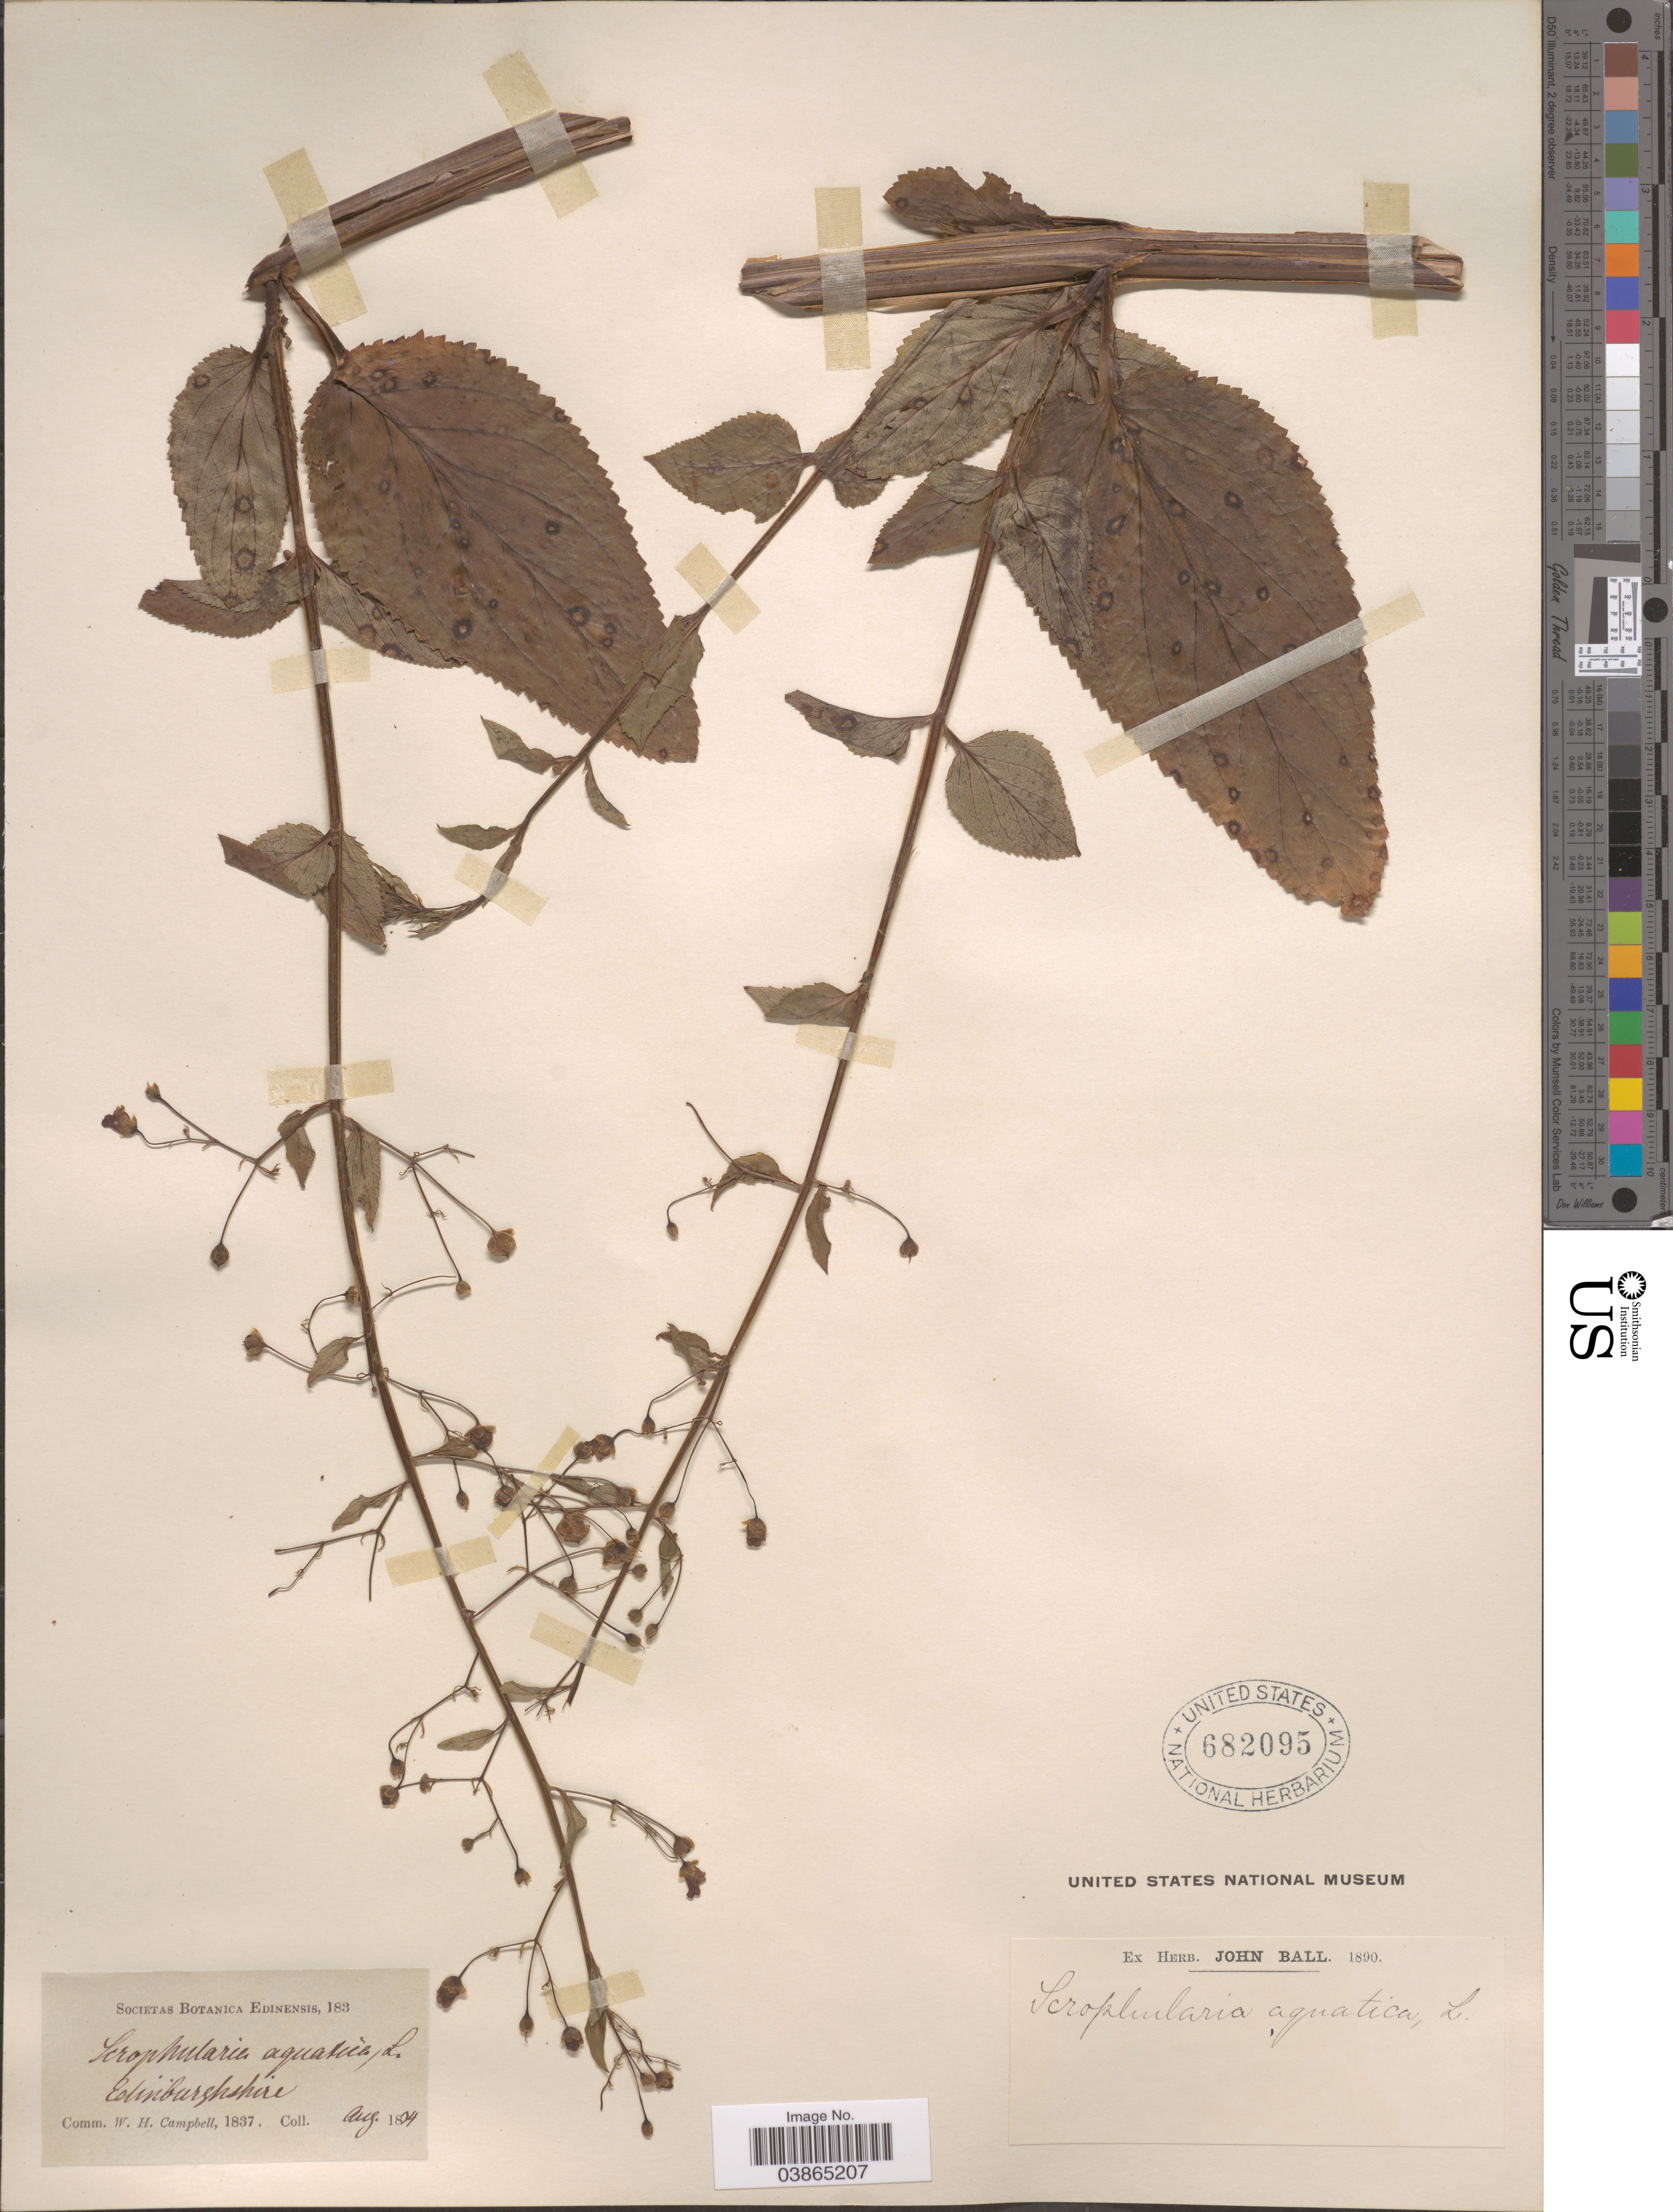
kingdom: Plantae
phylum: Tracheophyta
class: Magnoliopsida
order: Lamiales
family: Scrophulariaceae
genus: Scrophularia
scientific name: Scrophularia aquatica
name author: L.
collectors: ex herb. John Ball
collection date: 1834-08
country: United Kingdom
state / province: Scotland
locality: Edinburghshire.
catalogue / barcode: US 682095